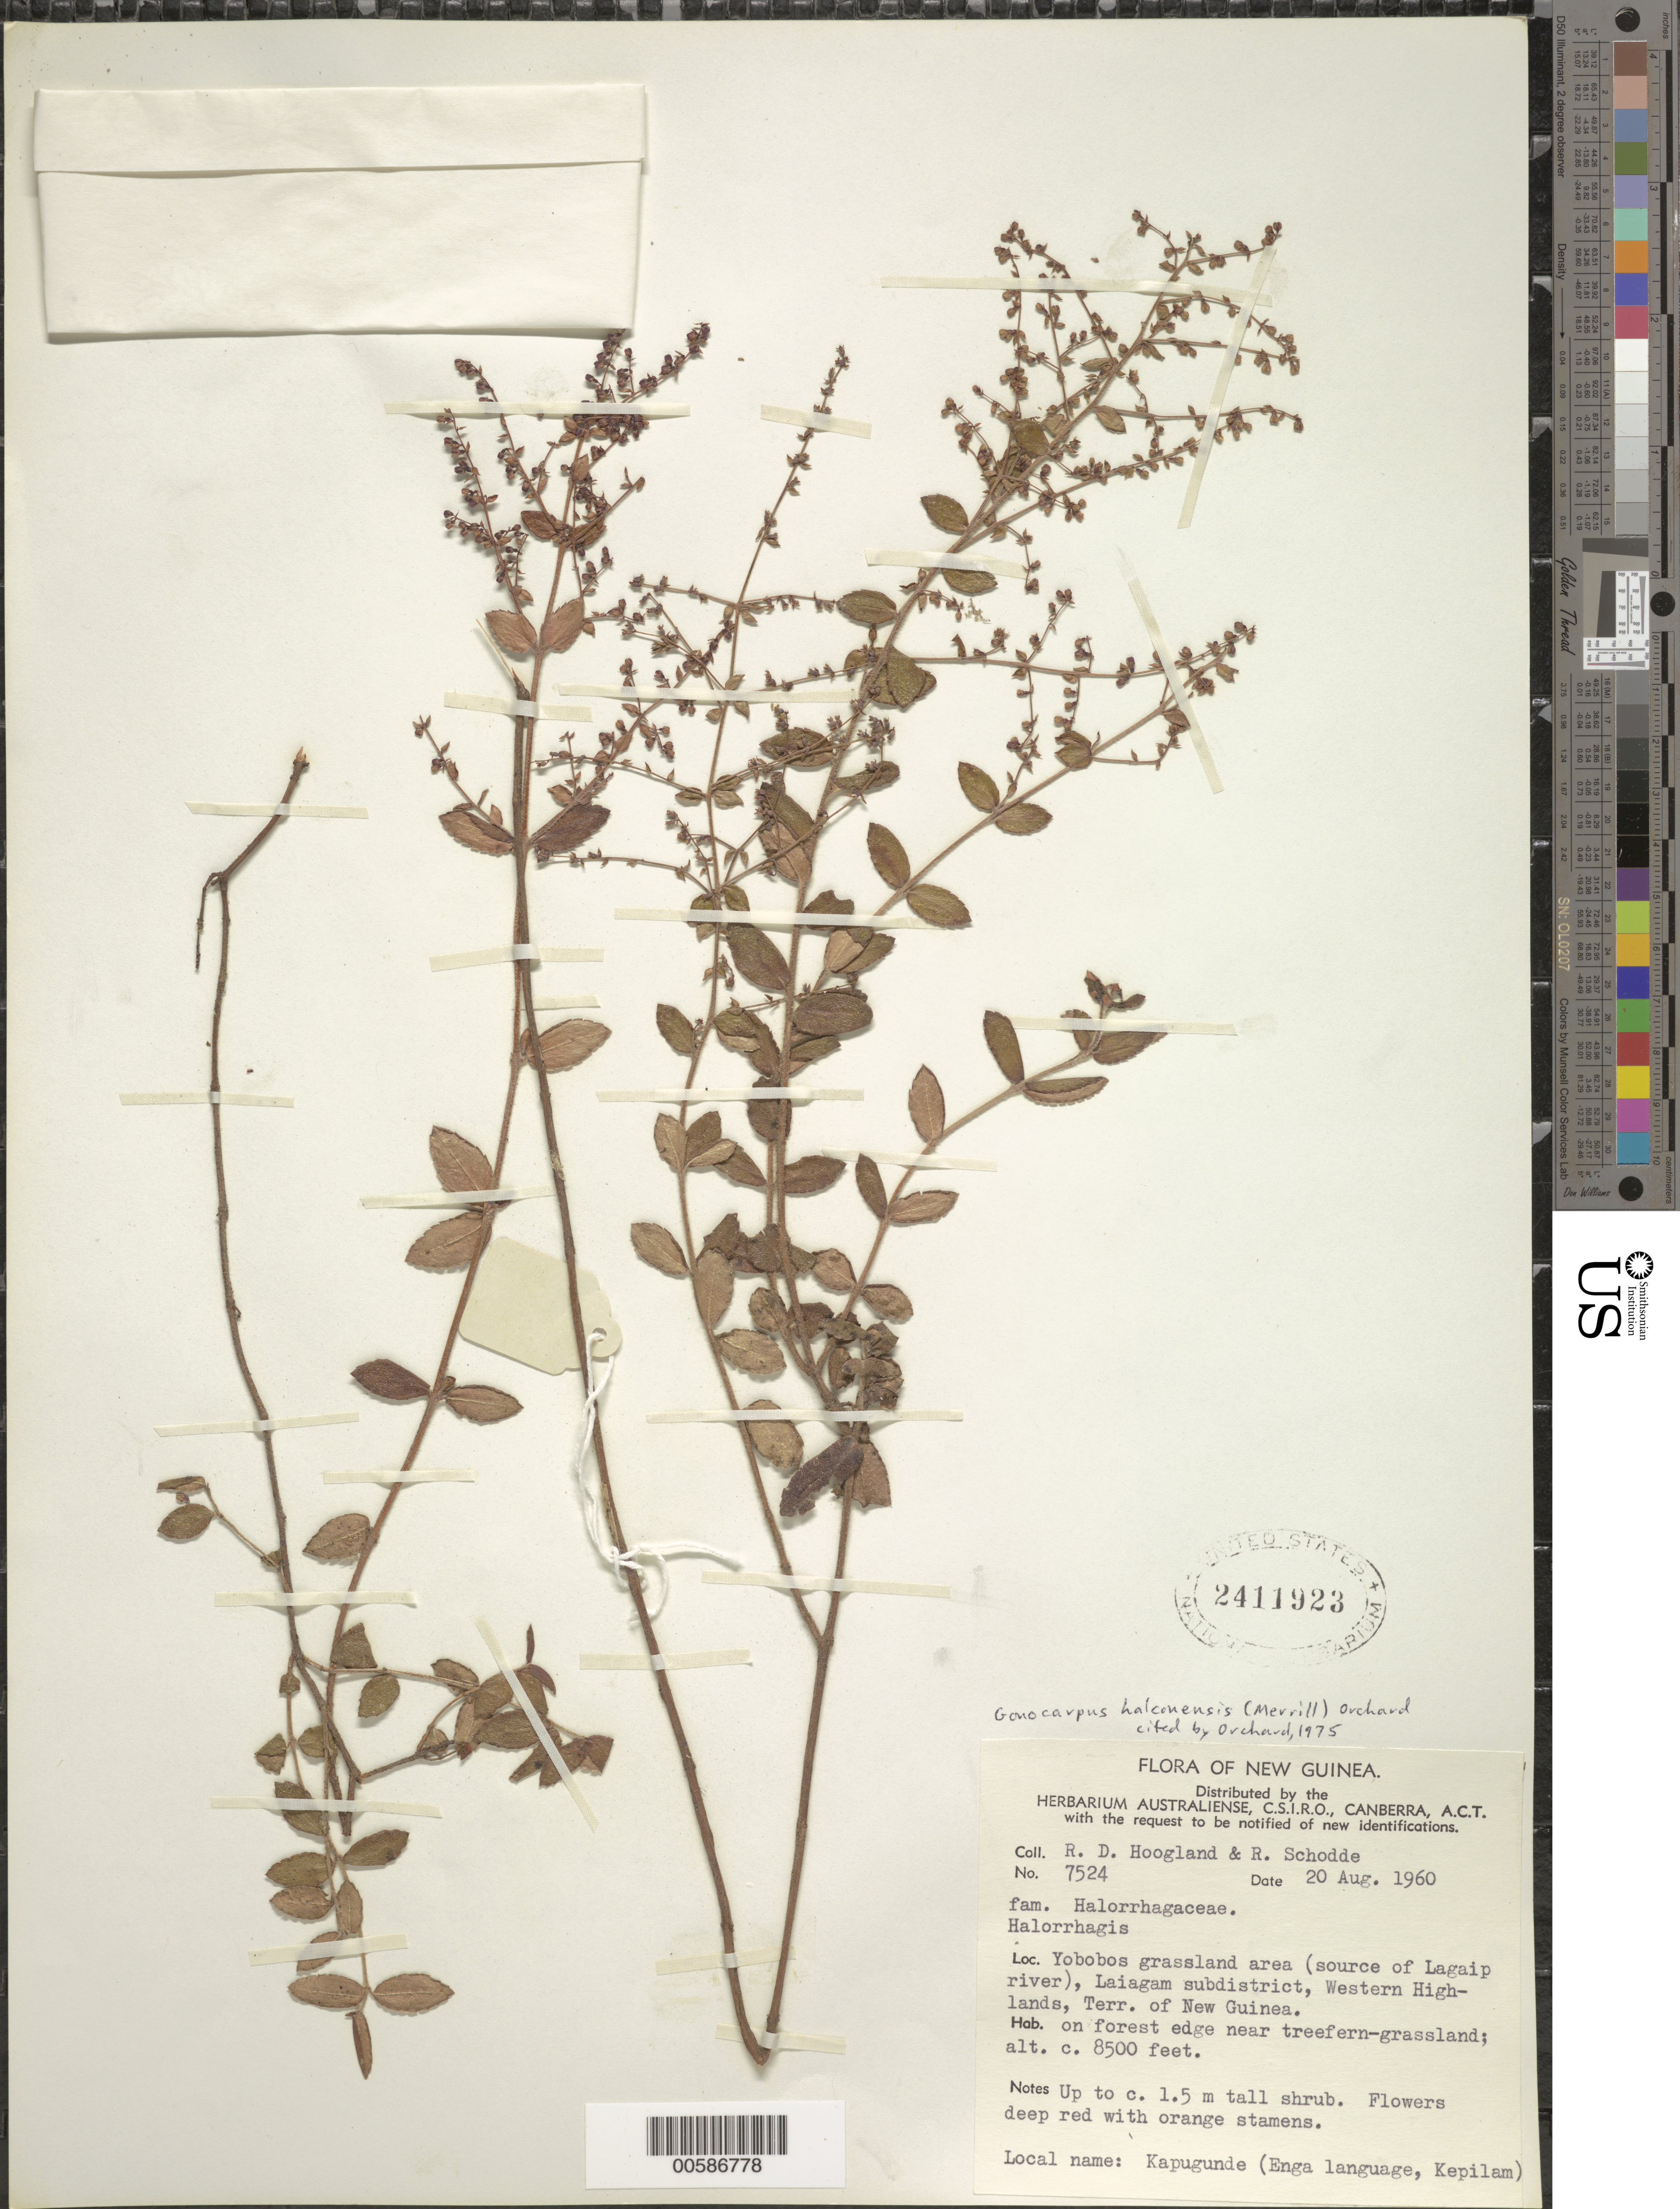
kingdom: Plantae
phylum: Tracheophyta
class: Magnoliopsida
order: Saxifragales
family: Haloragaceae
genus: Gonocarpus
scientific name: Gonocarpus halconensis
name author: (Merr.) Orchard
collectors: R. D. Hoogland & R. Schodde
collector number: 7524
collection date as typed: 20 Aug 1960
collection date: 1960-08-20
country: Papua New Guinea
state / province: Enga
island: New Guinea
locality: Yobobos grassland, Laiagam subdist. [formerly in Western Highlands Province.]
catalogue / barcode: US 2411923